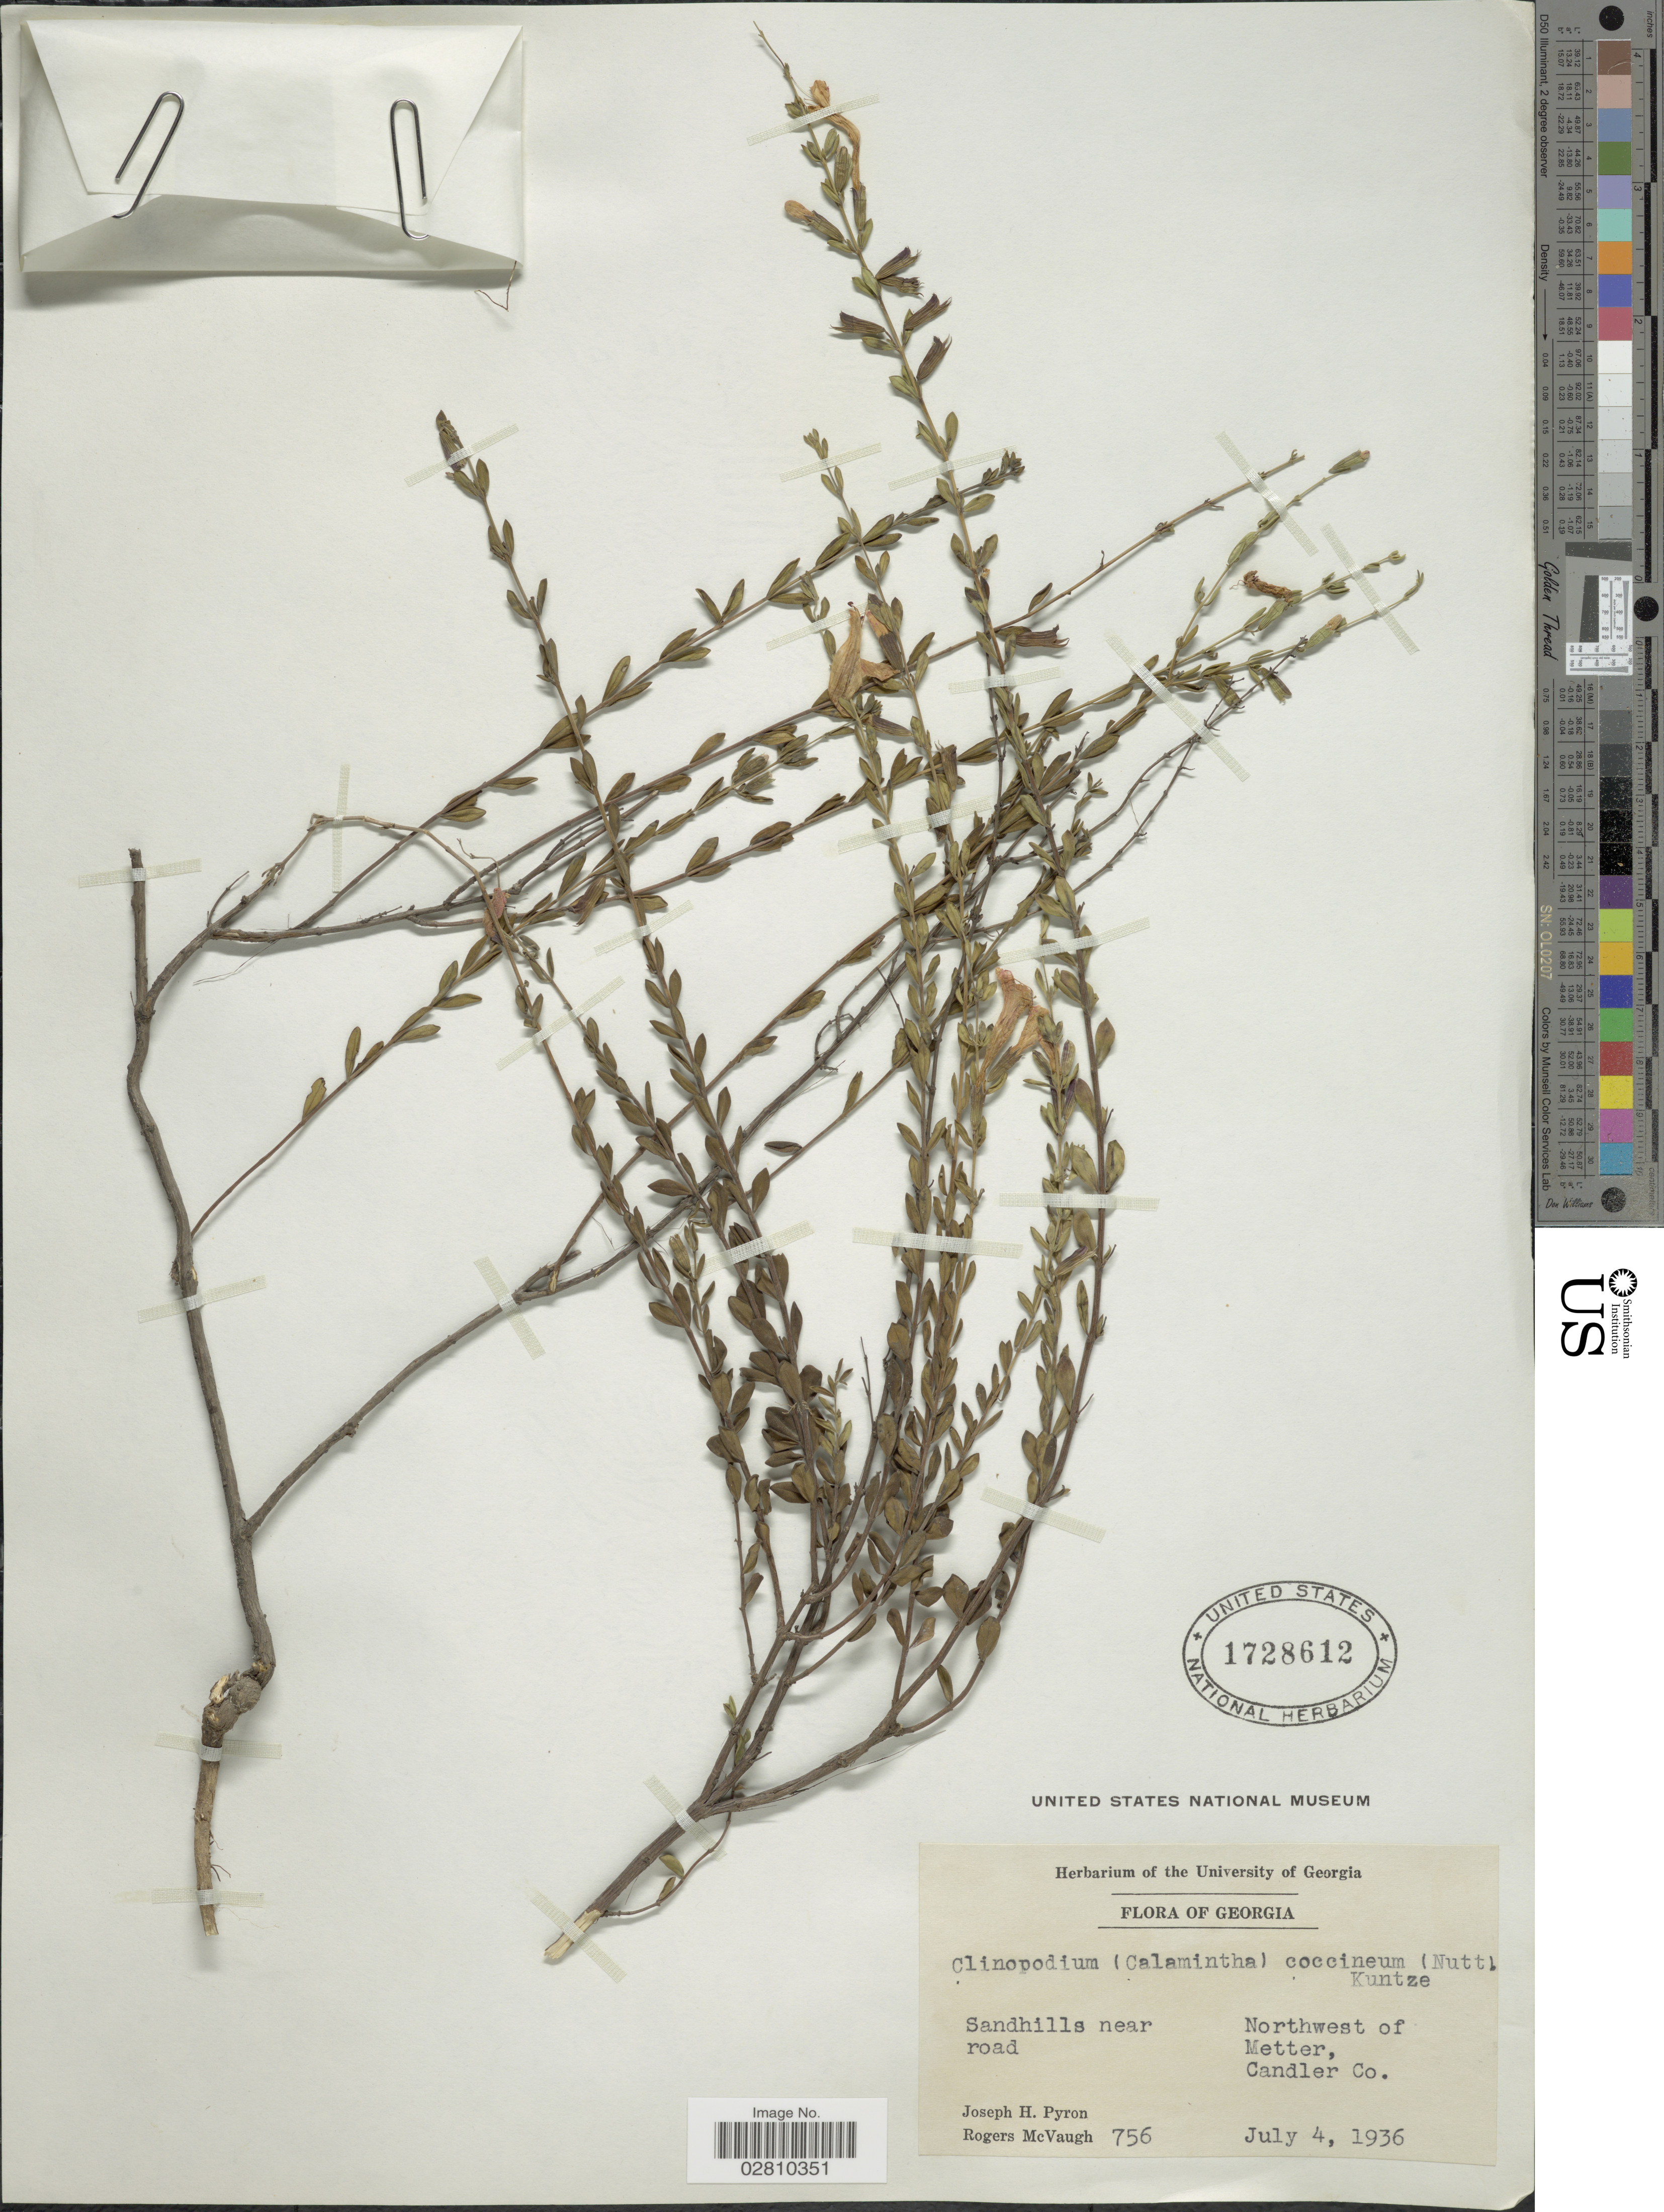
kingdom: Plantae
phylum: Tracheophyta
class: Magnoliopsida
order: Lamiales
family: Lamiaceae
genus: Clinopodium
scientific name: Clinopodium coccineum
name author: (Nutt. ex Hook.) Kuntze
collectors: J. H. Pyron & R. McVaugh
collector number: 756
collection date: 1936-07-04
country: United States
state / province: Georgia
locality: Sandhills near road. Northwest of Metter, Candler Co.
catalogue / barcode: US 1728612